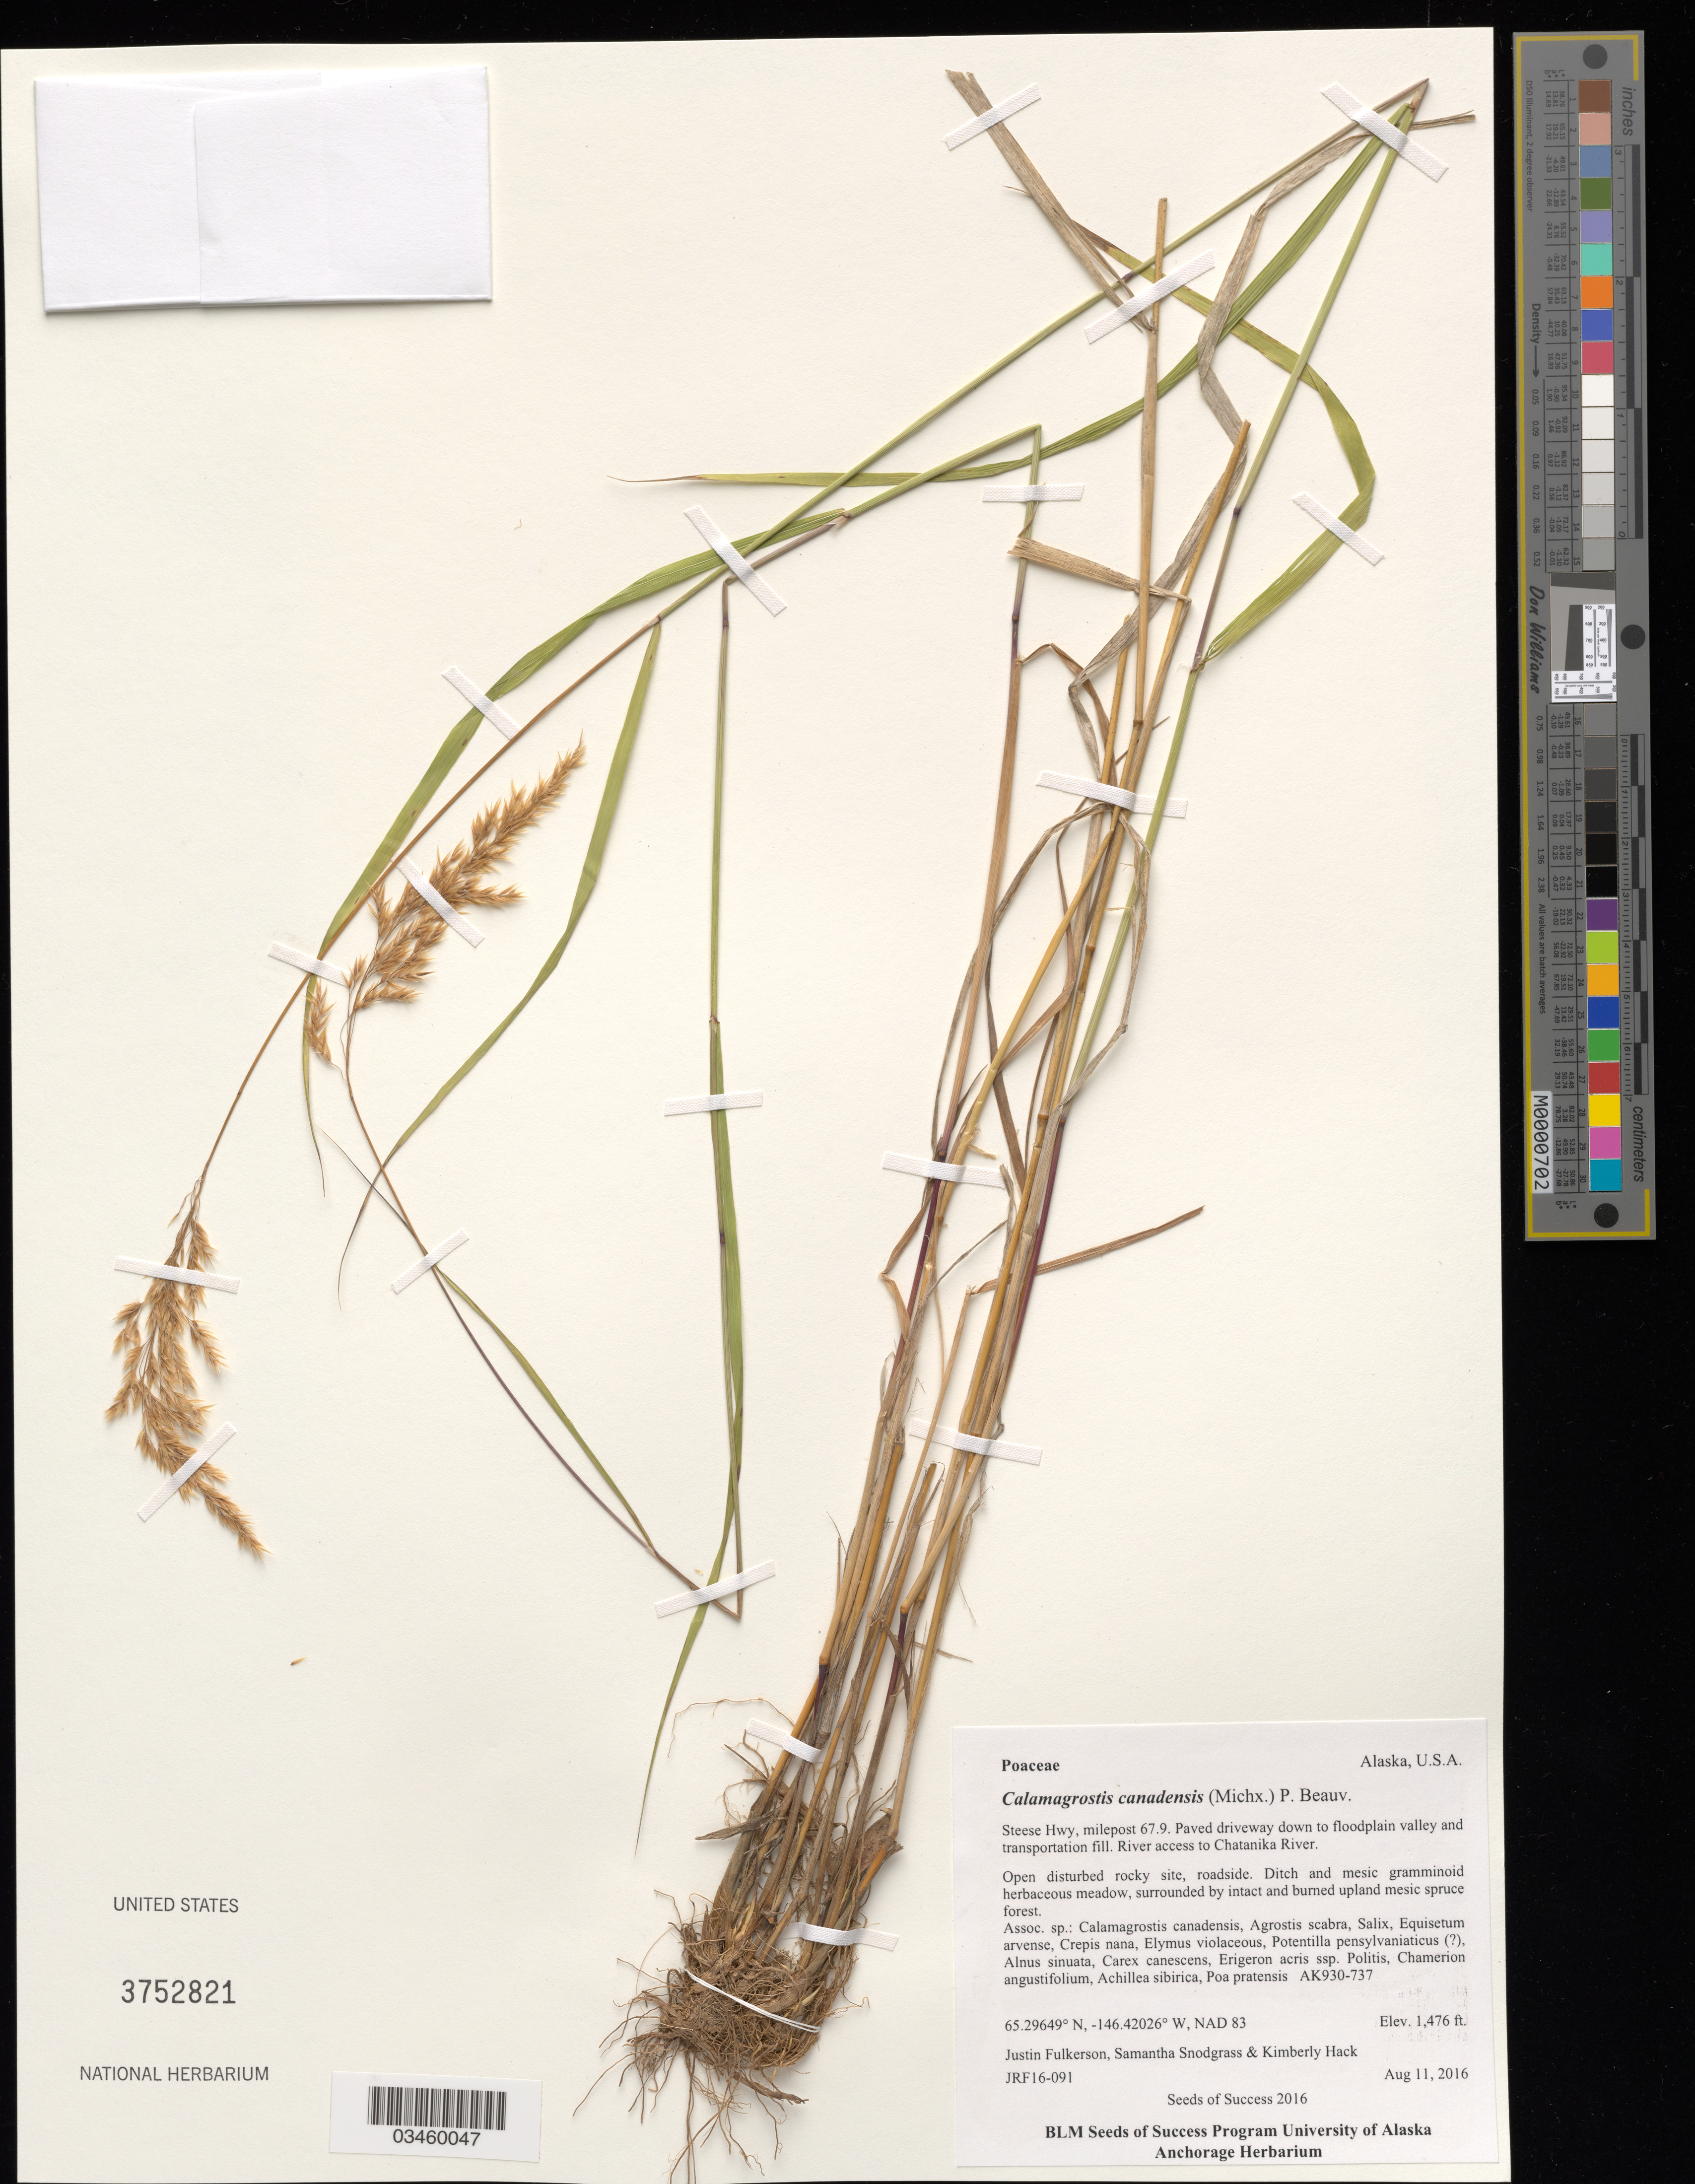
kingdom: Plantae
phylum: Tracheophyta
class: Liliopsida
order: Poales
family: Poaceae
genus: Calamagrostis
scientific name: Calamagrostis canadensis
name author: (Michx.) P. Beauv.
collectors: J. Fulkerson, K. Hack & S. Snodgrass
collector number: AK930-737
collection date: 2016-08-11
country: United States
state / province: Alaska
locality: Steese Hwy, milepost 67.9. River access to Chatanika River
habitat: Open disturbed rocky site, roadside. Ditch and mesic gramminoid herbaceous meadow, surrounded by intact and burned upland mesic spruce forest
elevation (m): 450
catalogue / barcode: US 3752821